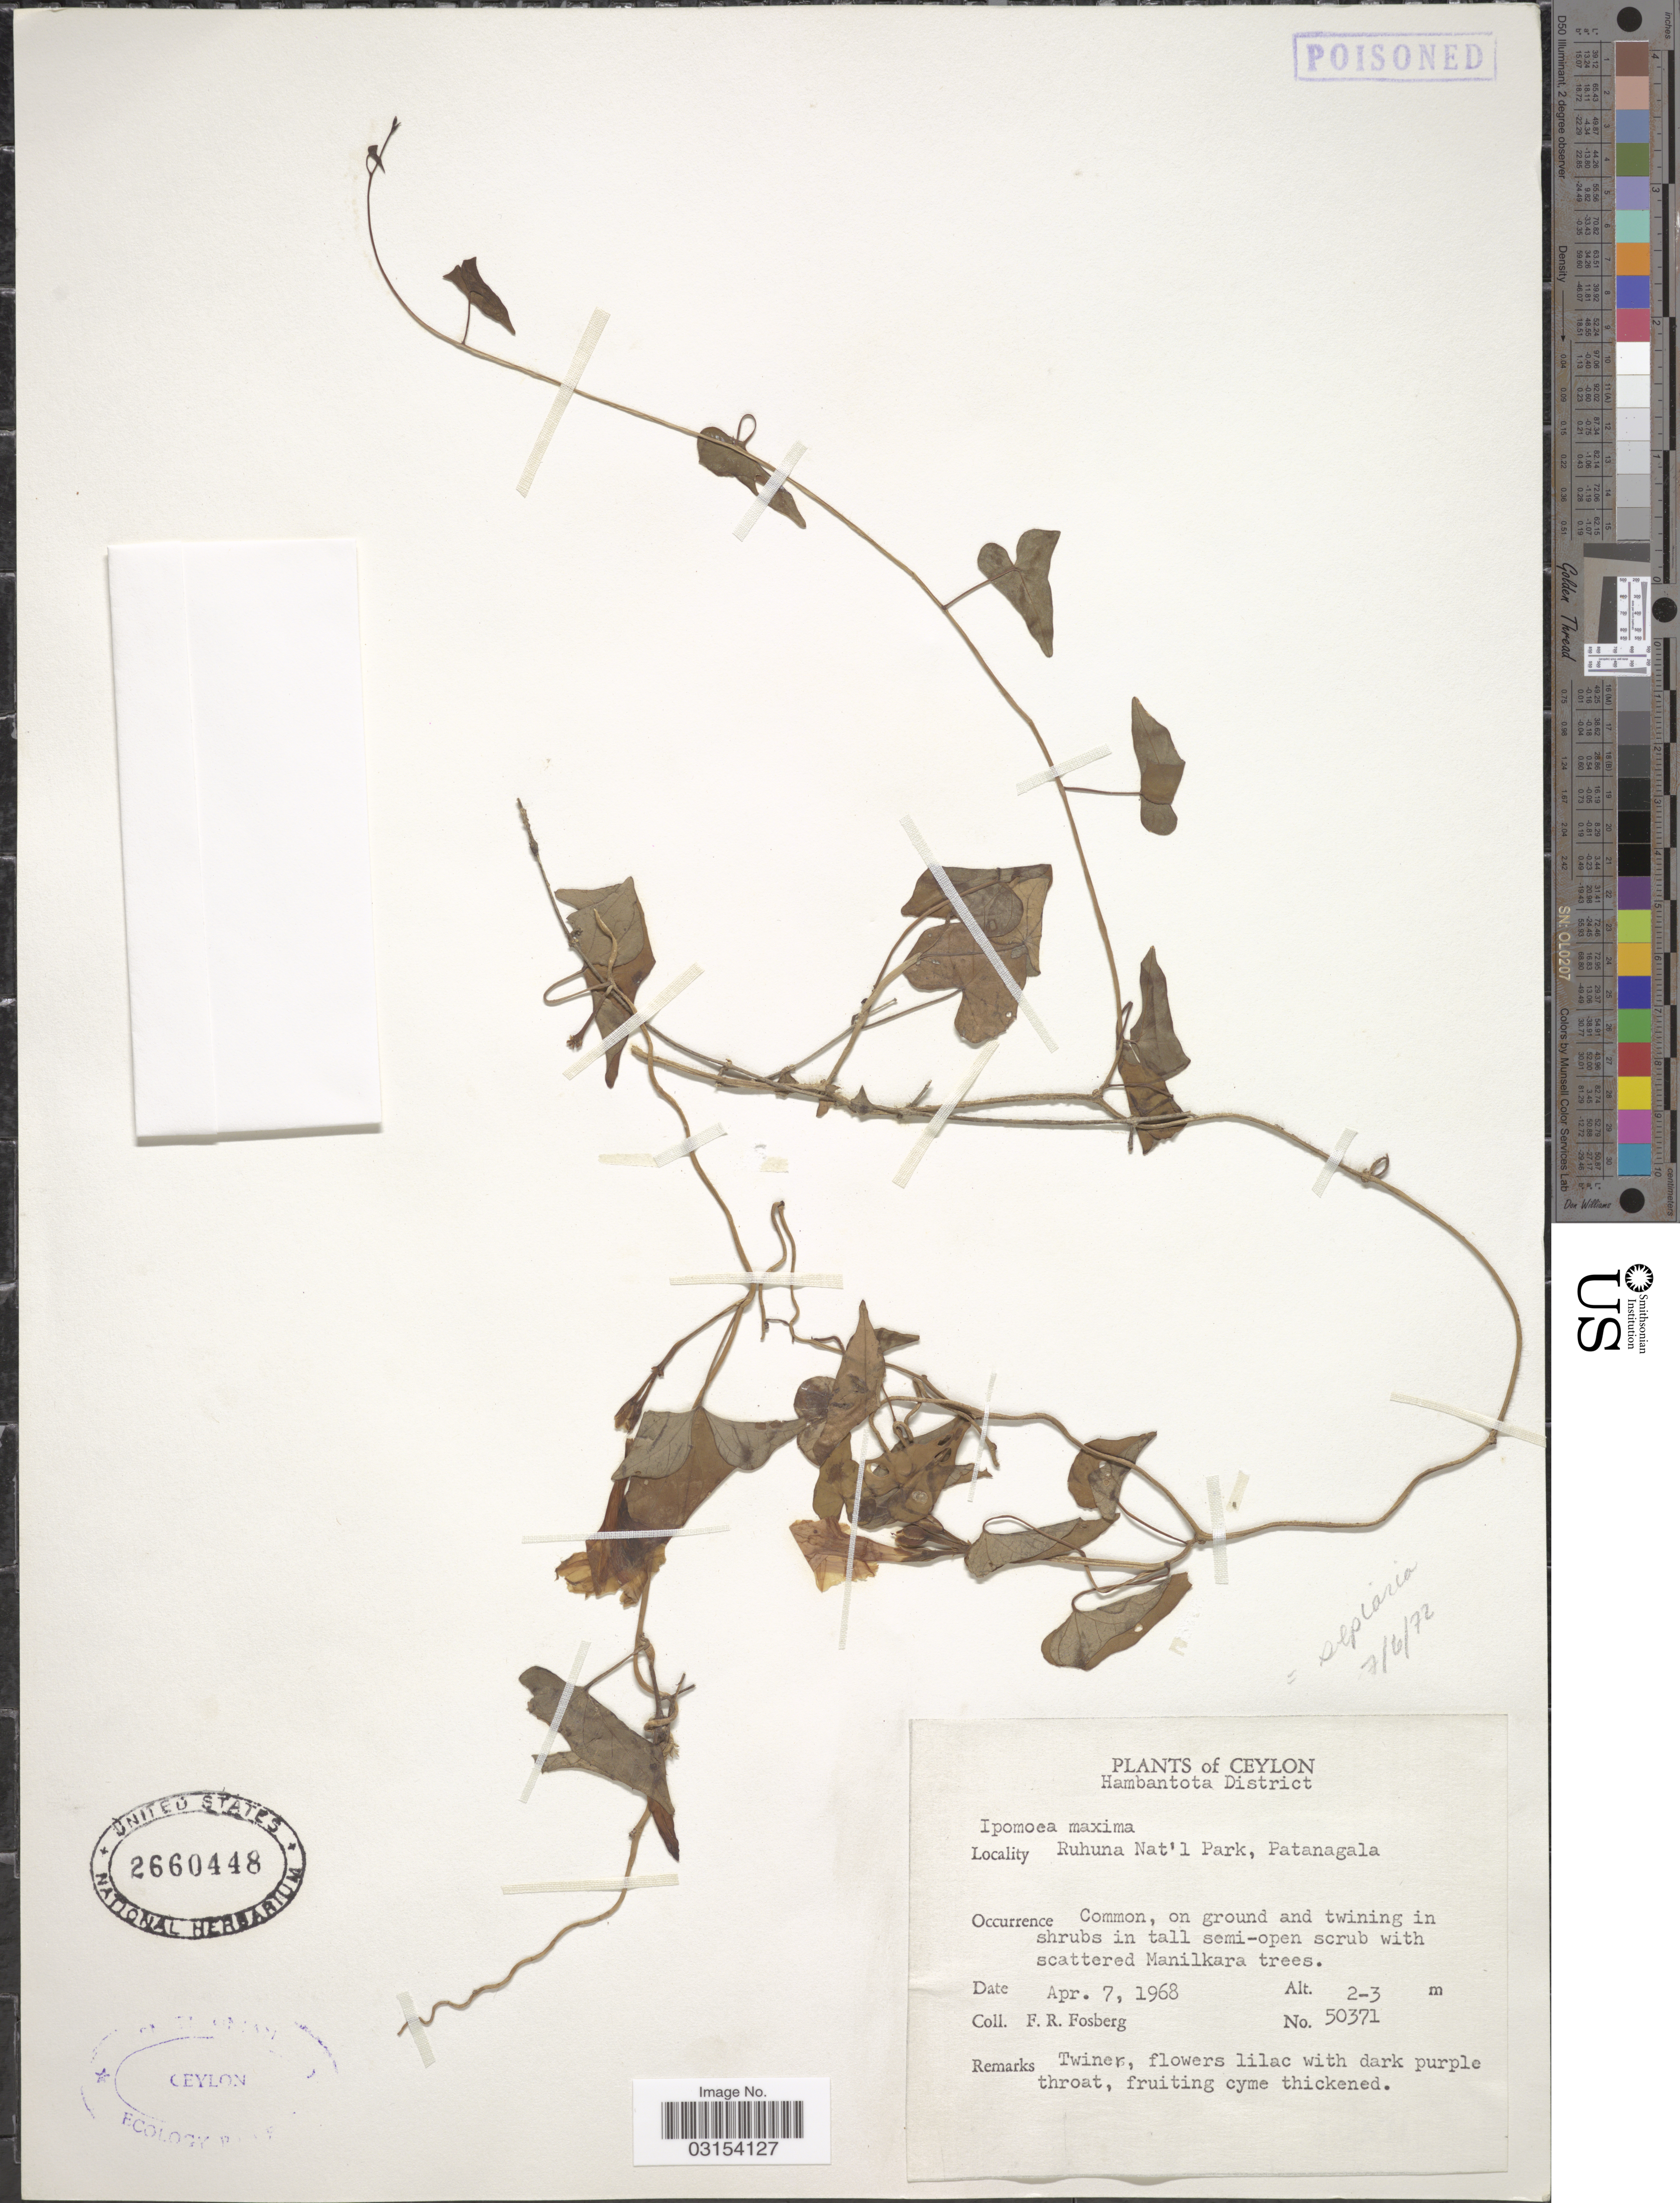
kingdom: Plantae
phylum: Tracheophyta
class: Magnoliopsida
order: Solanales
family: Convolvulaceae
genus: Ipomoea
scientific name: Ipomoea sepiaria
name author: Koenig ex Roxb.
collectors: F. R. Fosberg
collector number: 50371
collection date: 1968-04-07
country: Sri Lanka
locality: Ceylon, Hambantota District, Ruhuna Nat'l Park, Patanagala.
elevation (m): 2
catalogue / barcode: US 2660448